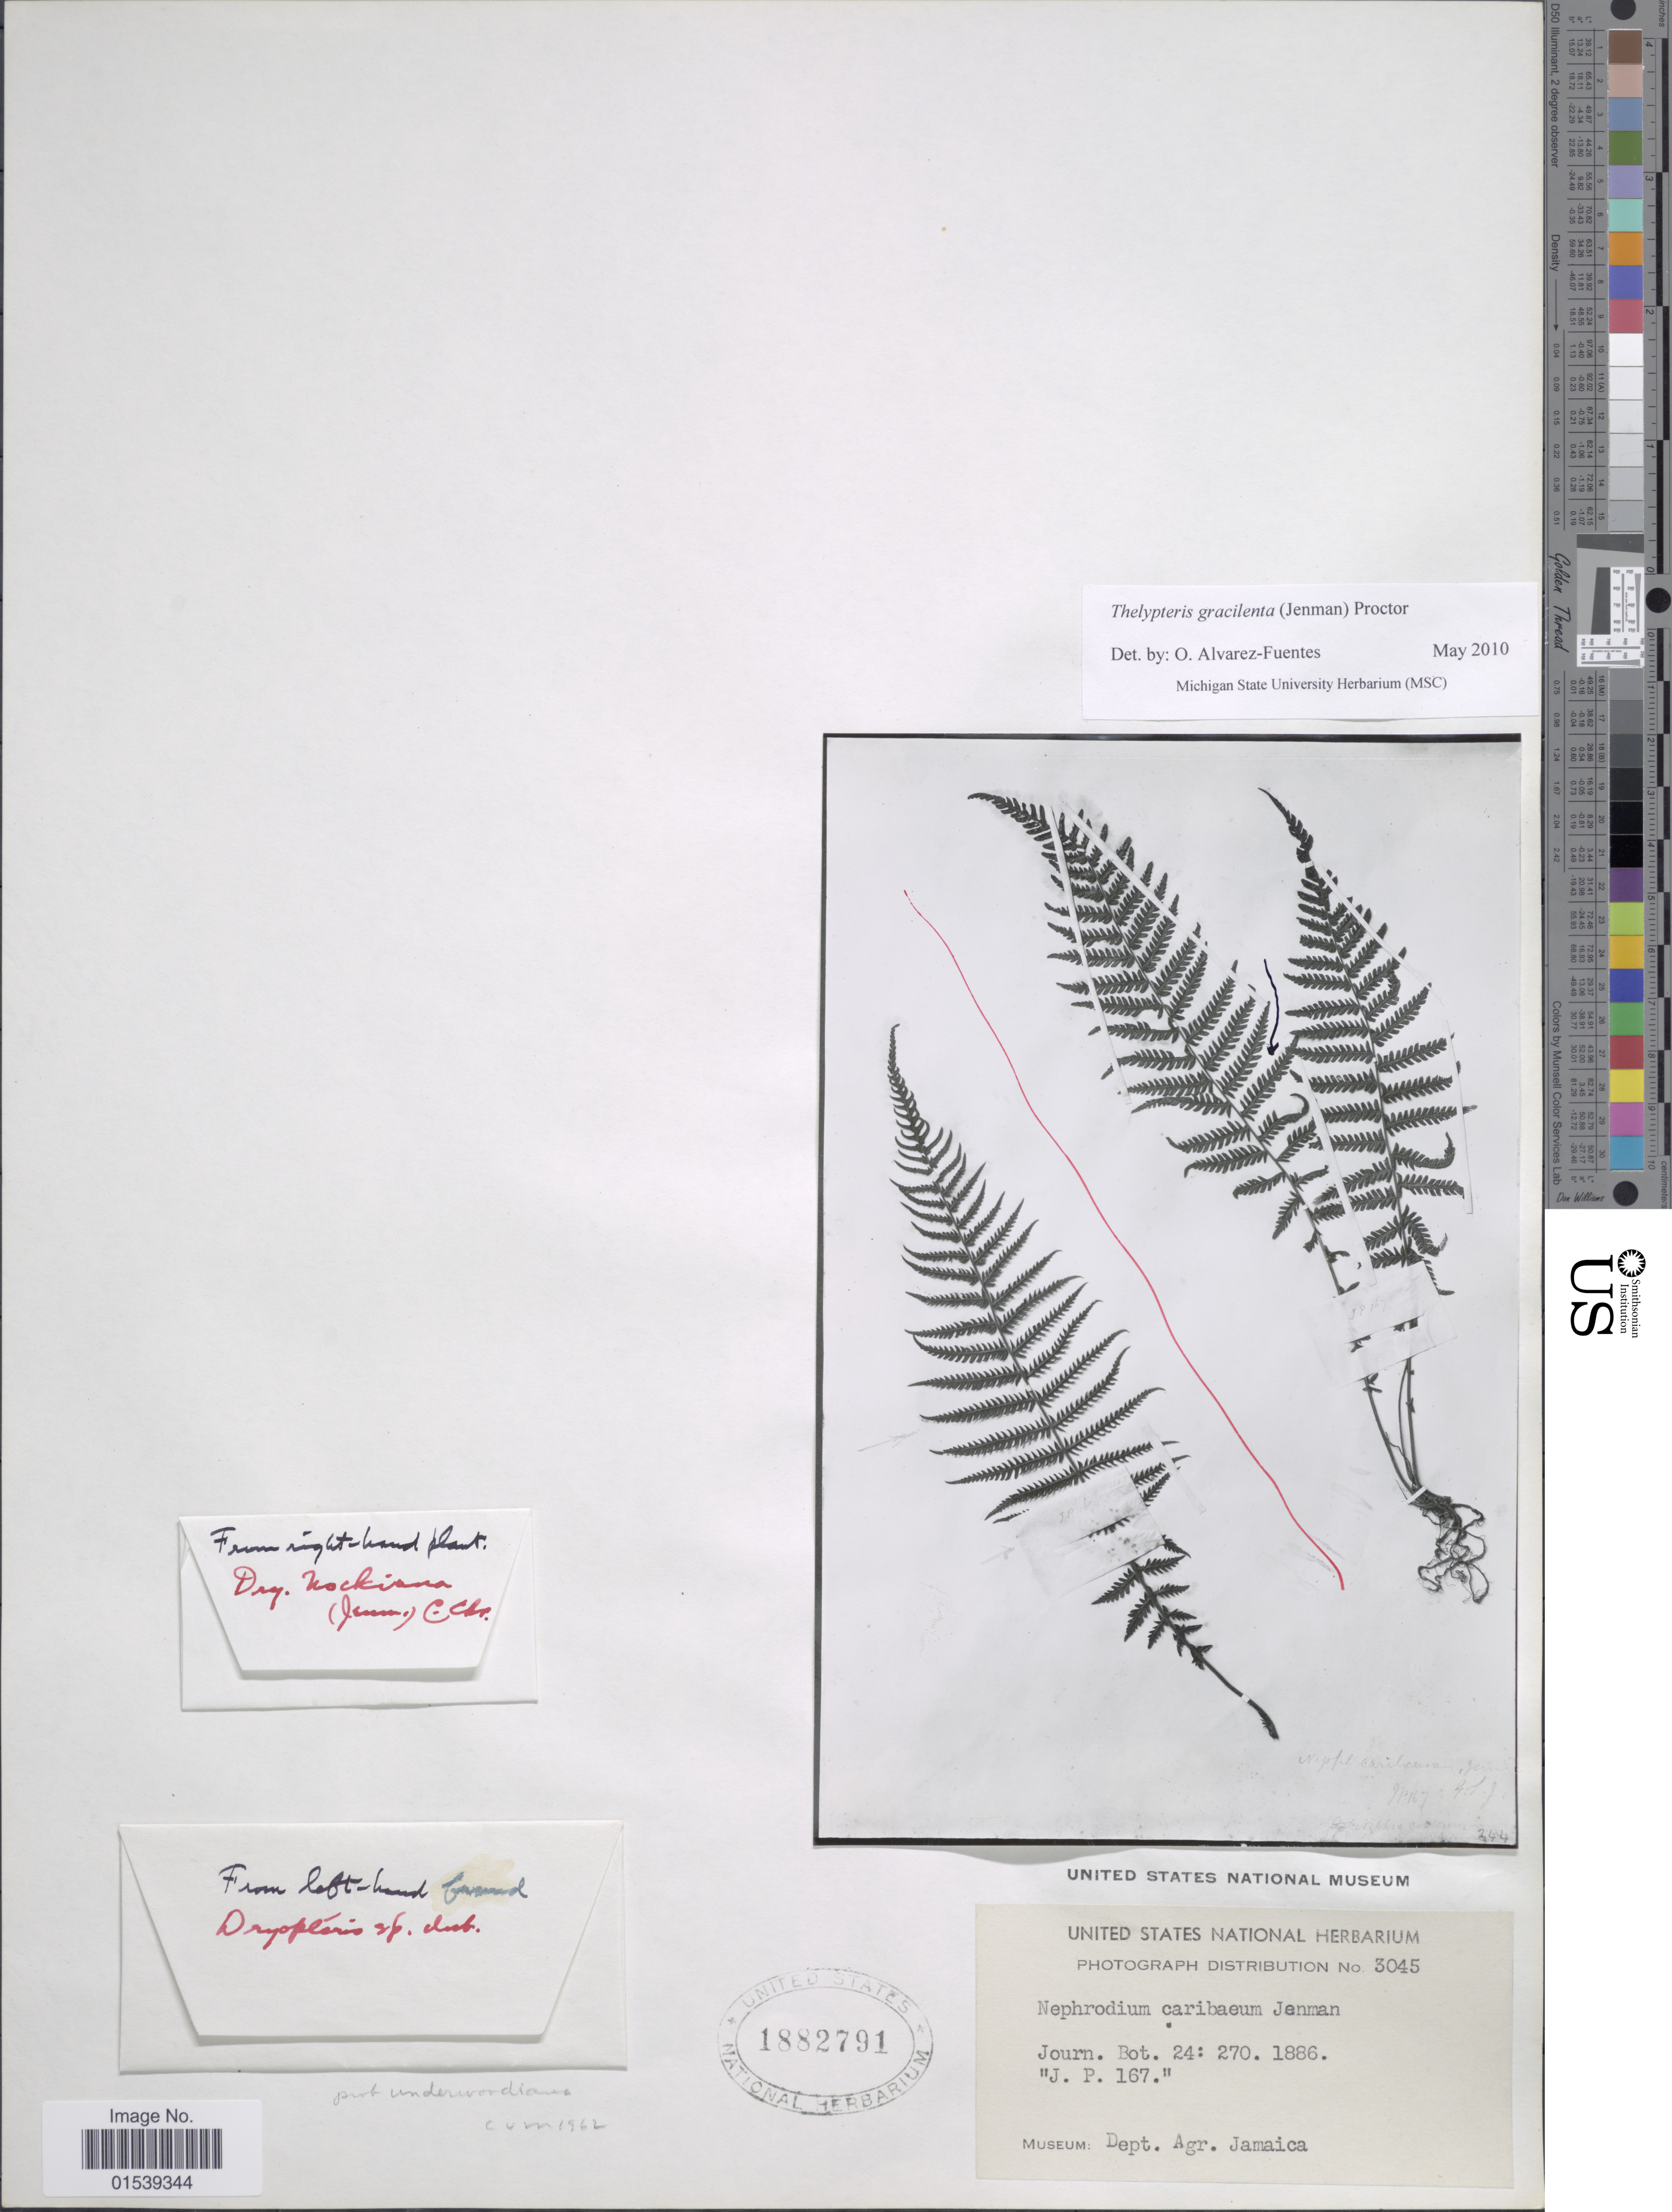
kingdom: Plantae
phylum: Tracheophyta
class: Polypodiopsida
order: Polypodiales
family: Thelypteridaceae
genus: Amauropelta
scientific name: Amauropelta gracilienta (Jenman) comb. nov., ined. 2015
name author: (Jenman)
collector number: Photograph Distribution 3045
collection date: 1886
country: Jamaica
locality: Journ. Bot. 24: 270., J.P. 167, Museum: Dept. Agr. Jamaica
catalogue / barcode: US 1882791